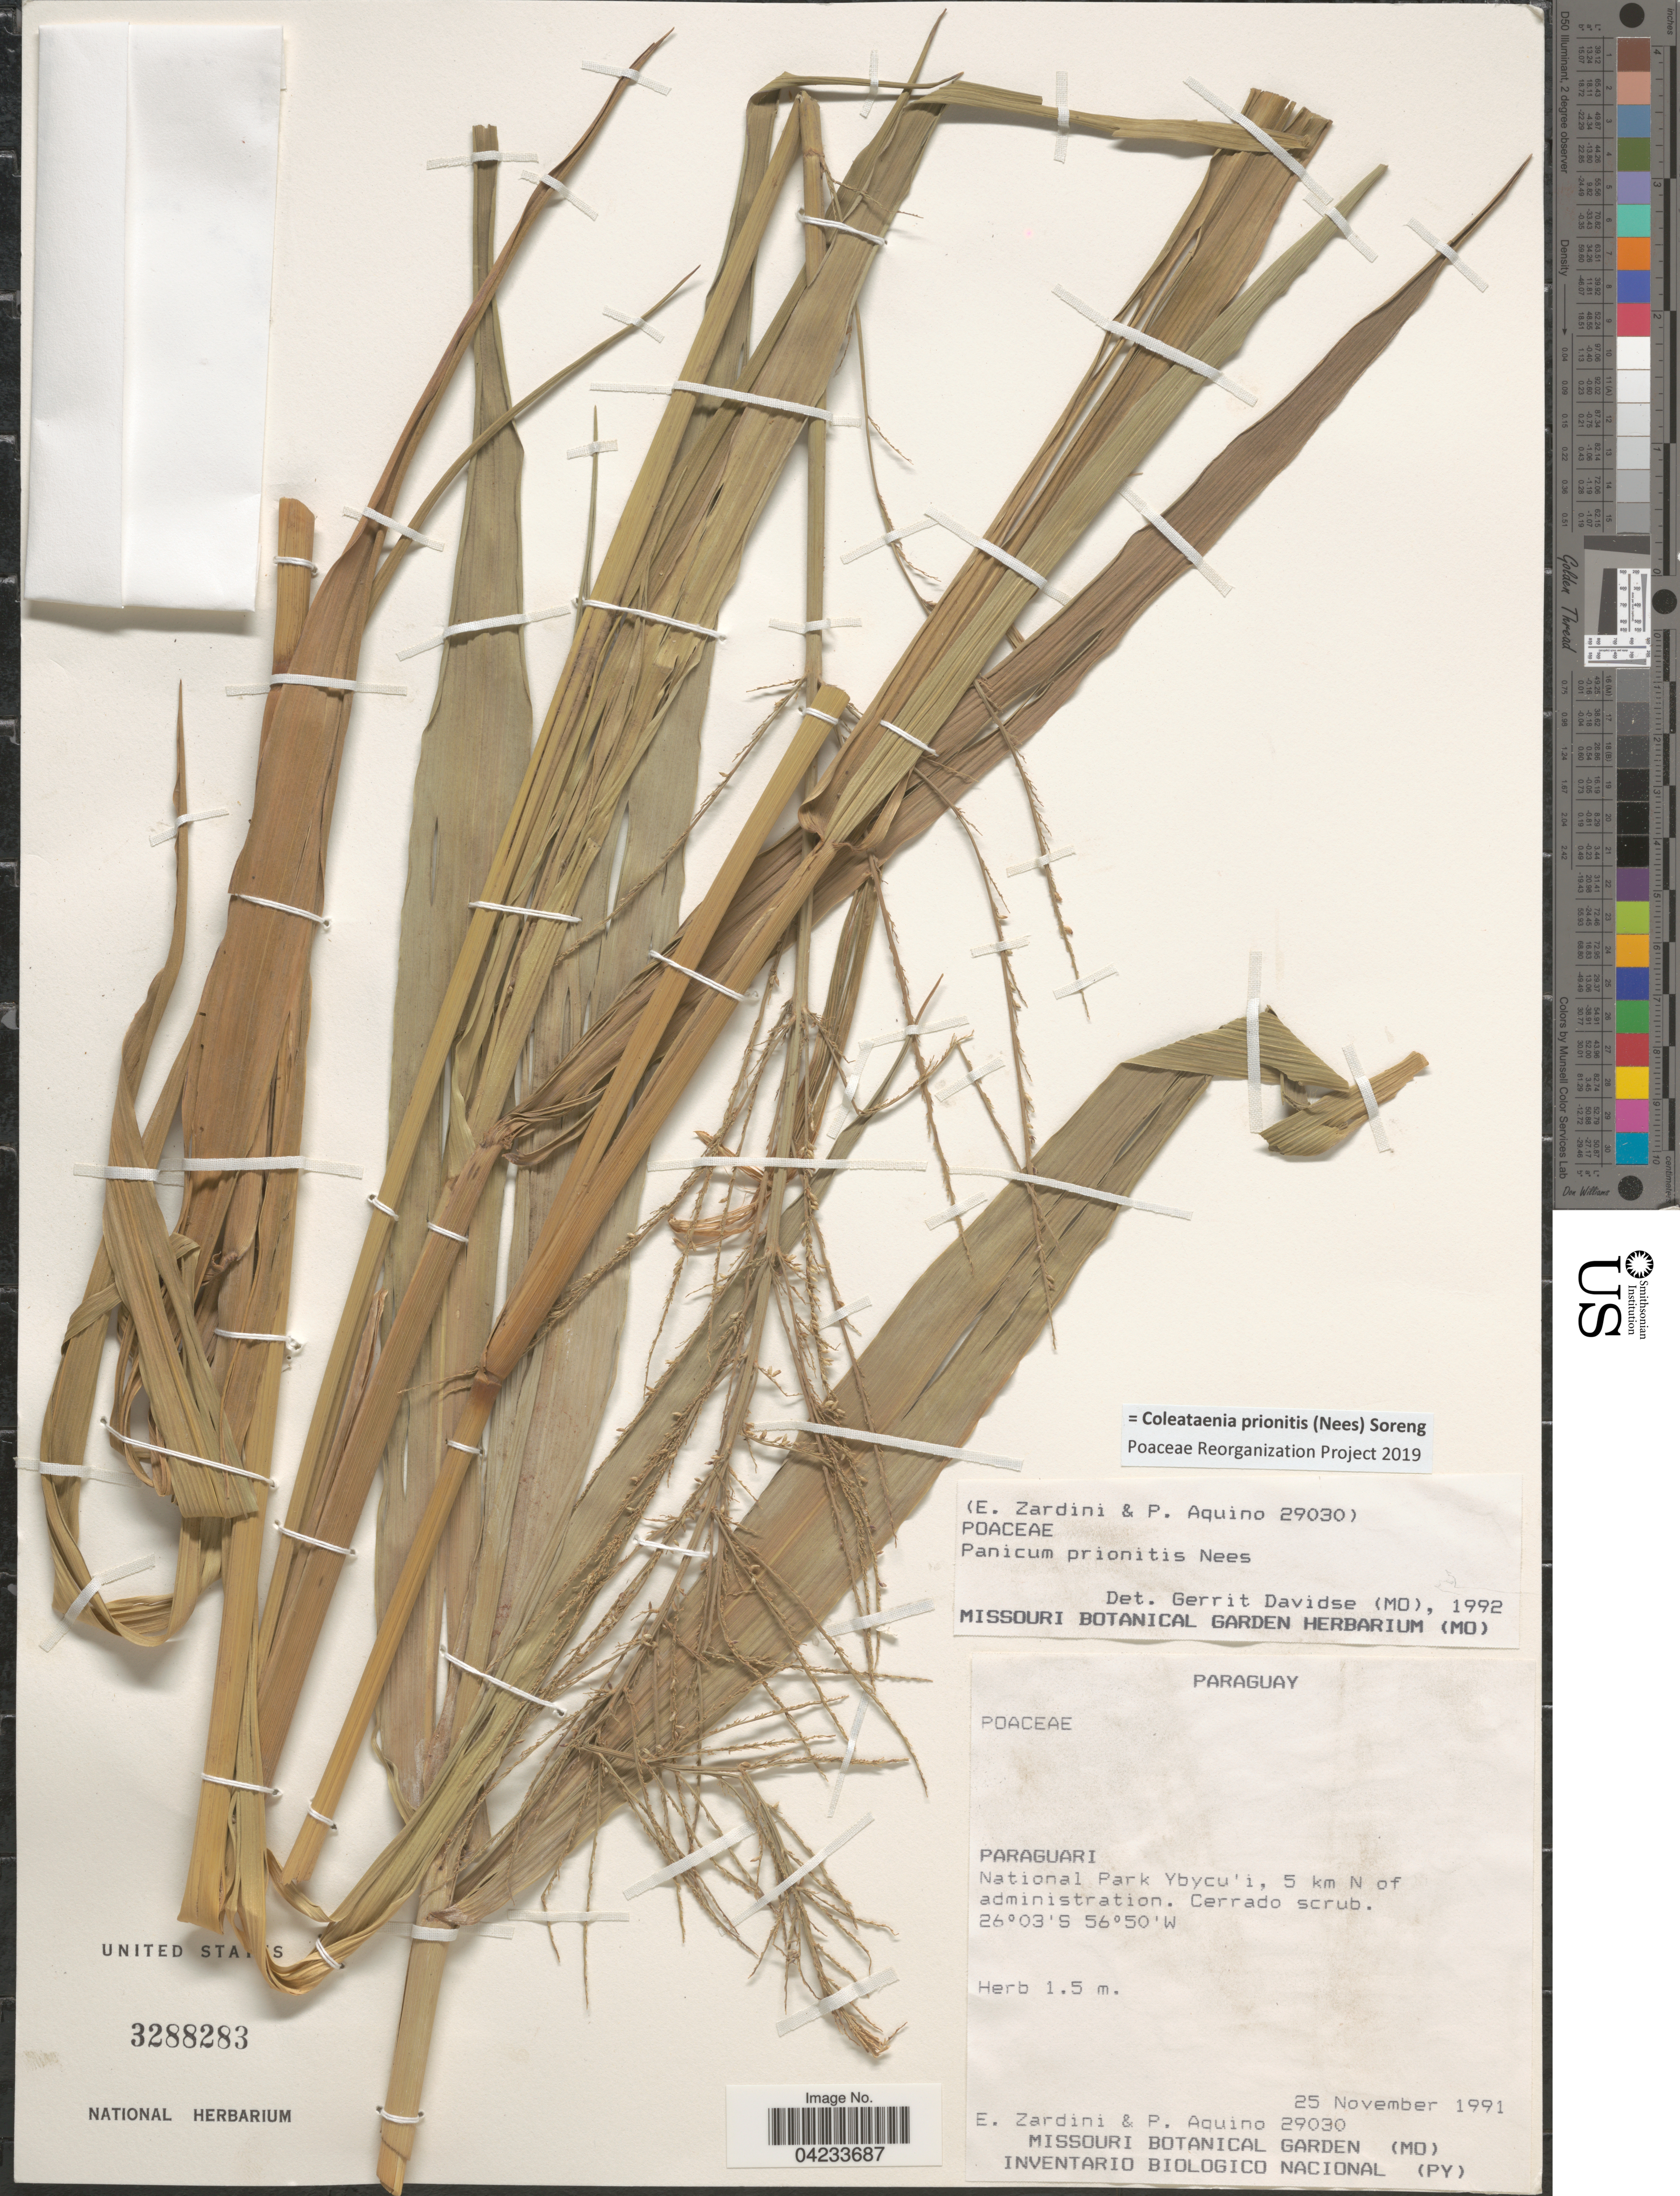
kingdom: Plantae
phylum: Tracheophyta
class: Liliopsida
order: Poales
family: Poaceae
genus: Coleataenia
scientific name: Coleataenia prionitis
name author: (Nees) Soreng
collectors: E. Zardini & P. Aquino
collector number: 29030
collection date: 1991-11-25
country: Paraguay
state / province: Paraguari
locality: National Park Ybycu' i, 5 km N of administration.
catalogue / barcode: US 3288283